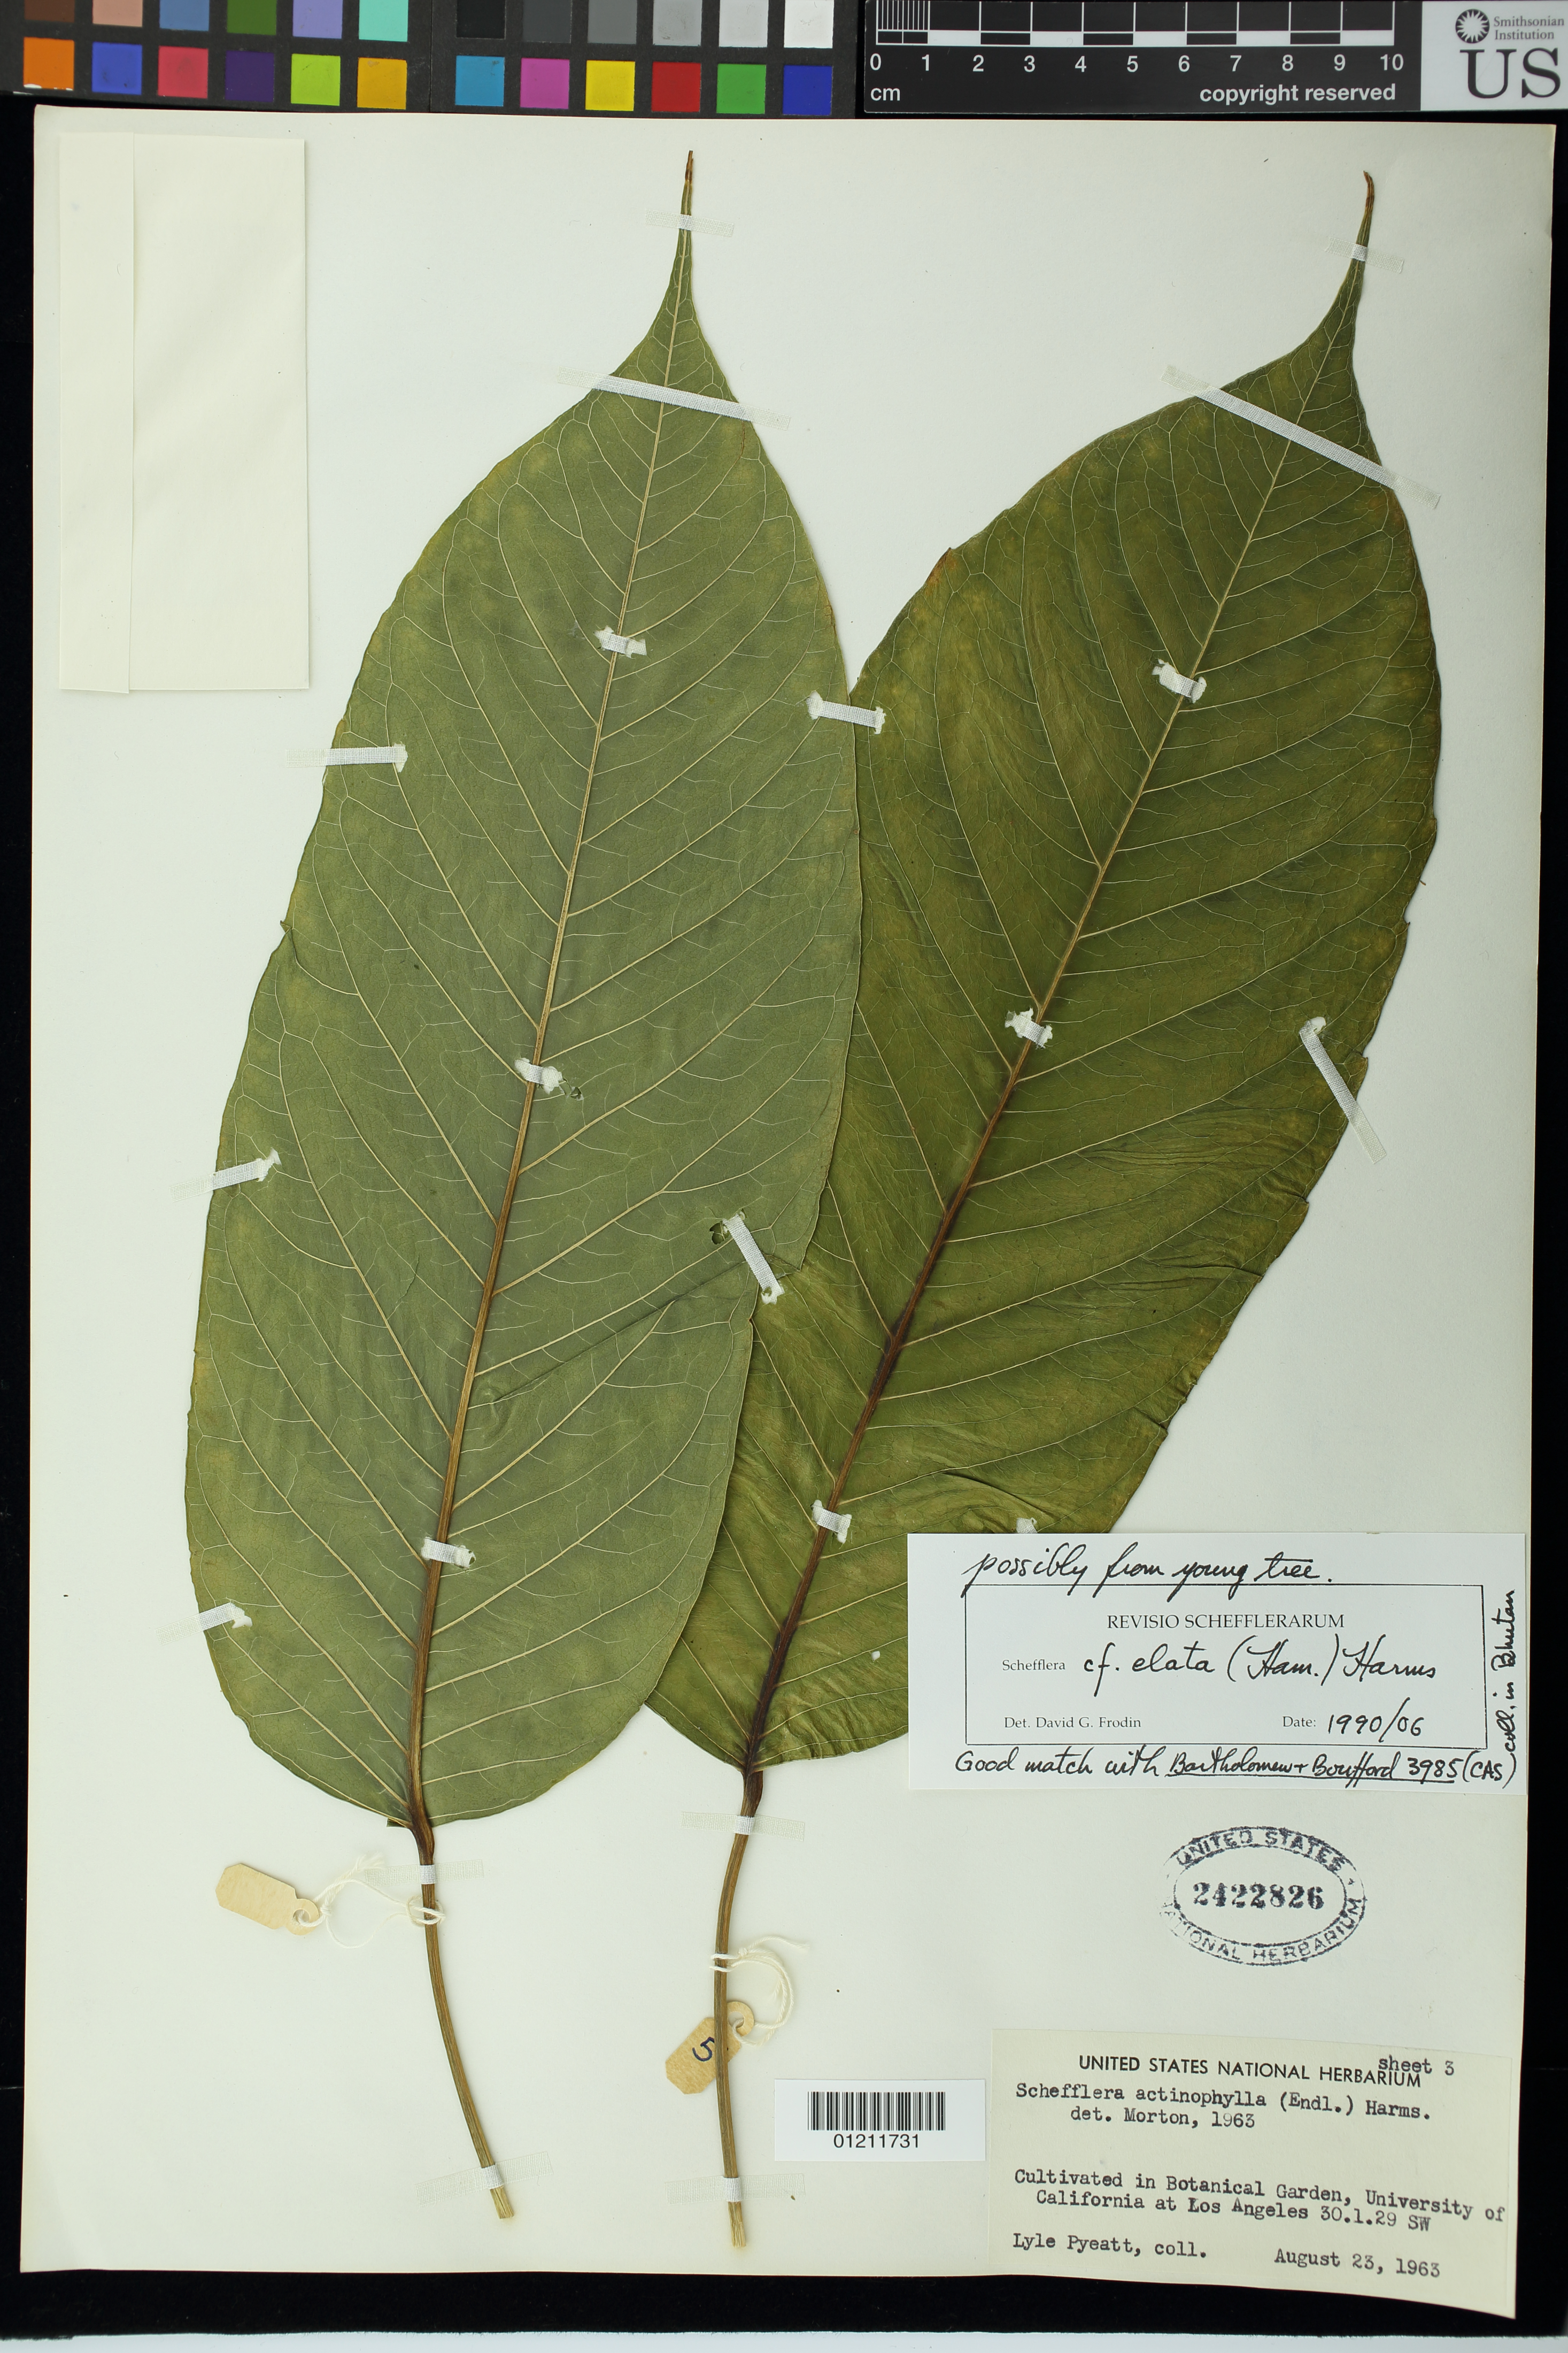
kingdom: Plantae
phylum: Tracheophyta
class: Magnoliopsida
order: Apiales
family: Araliaceae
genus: Schefflera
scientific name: Schefflera elata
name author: (Buch.-Ham.) Harms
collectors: L. Pyeatt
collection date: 1963-08-23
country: United States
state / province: California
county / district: Los Angeles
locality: Cultivated in Botanical Garden, University of California at Los Angeles 30.1.29SW.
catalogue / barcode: US 2422826